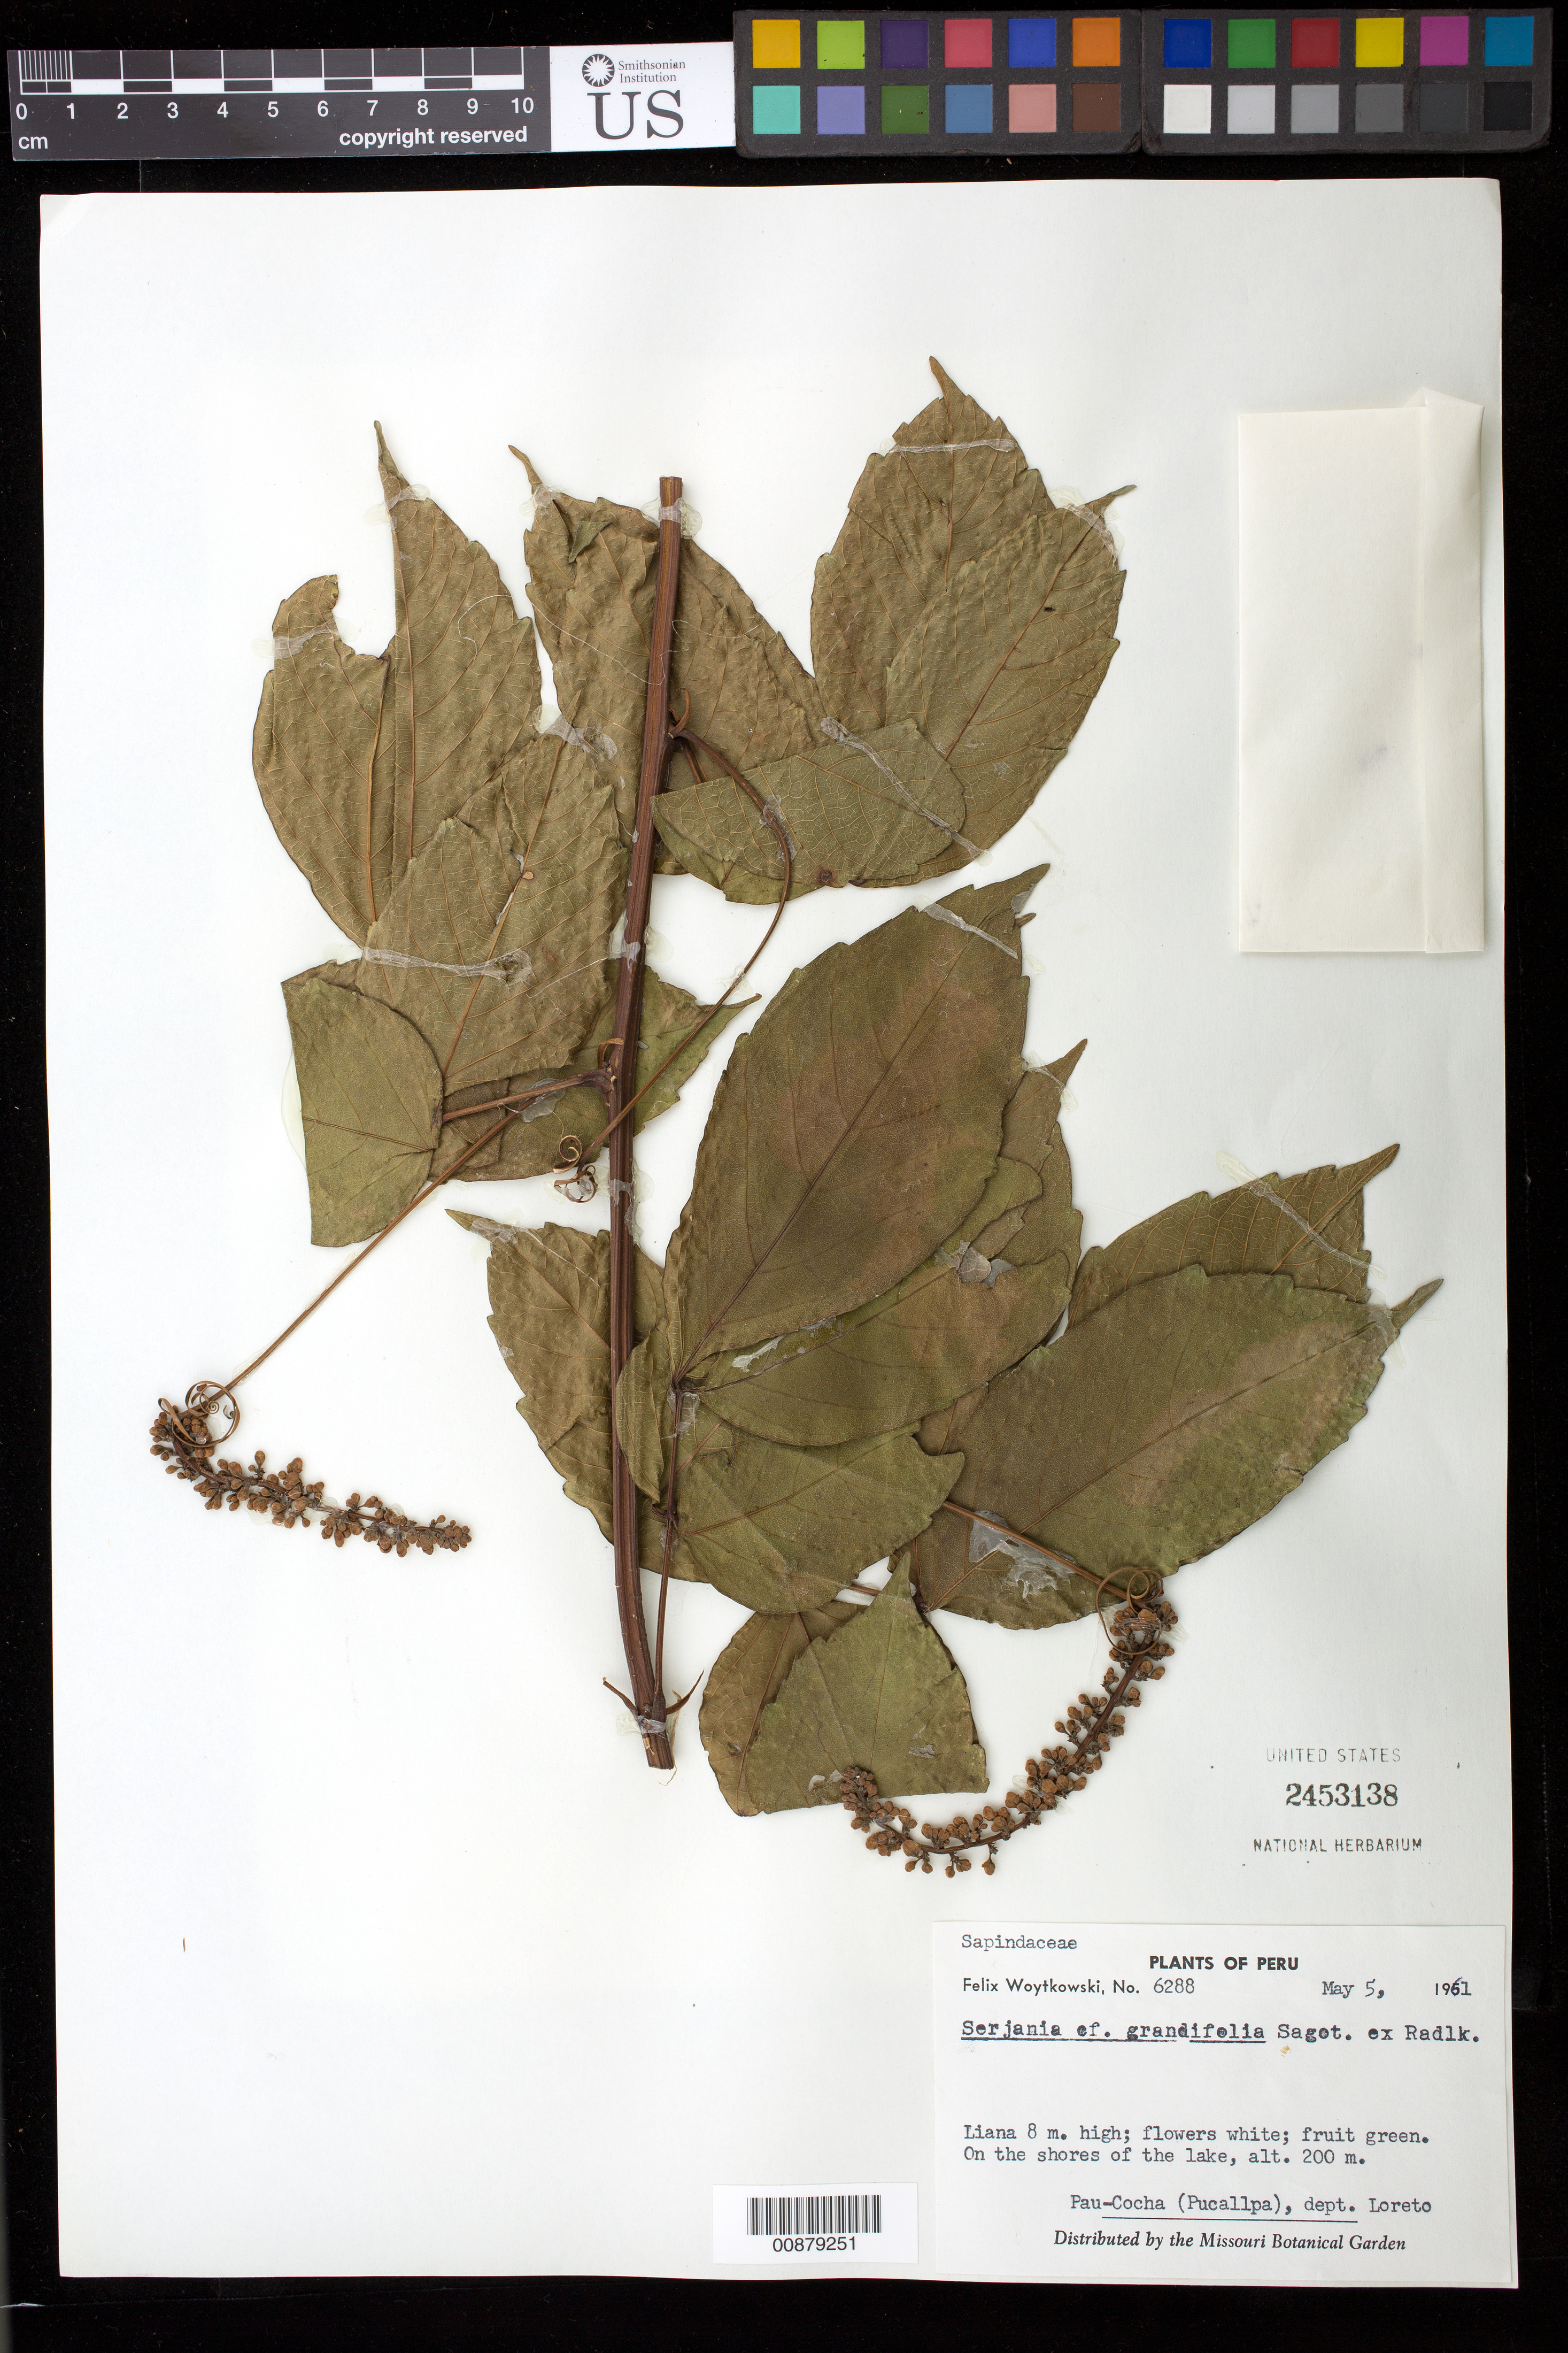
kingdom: Plantae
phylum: Tracheophyta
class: Magnoliopsida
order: Sapindales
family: Sapindaceae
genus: Serjania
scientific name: Serjania grandifolia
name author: Sagot ex Radlk.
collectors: F. Woytkowski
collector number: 6288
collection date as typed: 05 May 1961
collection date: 1961-05-05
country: Peru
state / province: Loreto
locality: Pau-Cocha (Pucallpa).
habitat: On the shores of the lake.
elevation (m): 200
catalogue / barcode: US 2453138